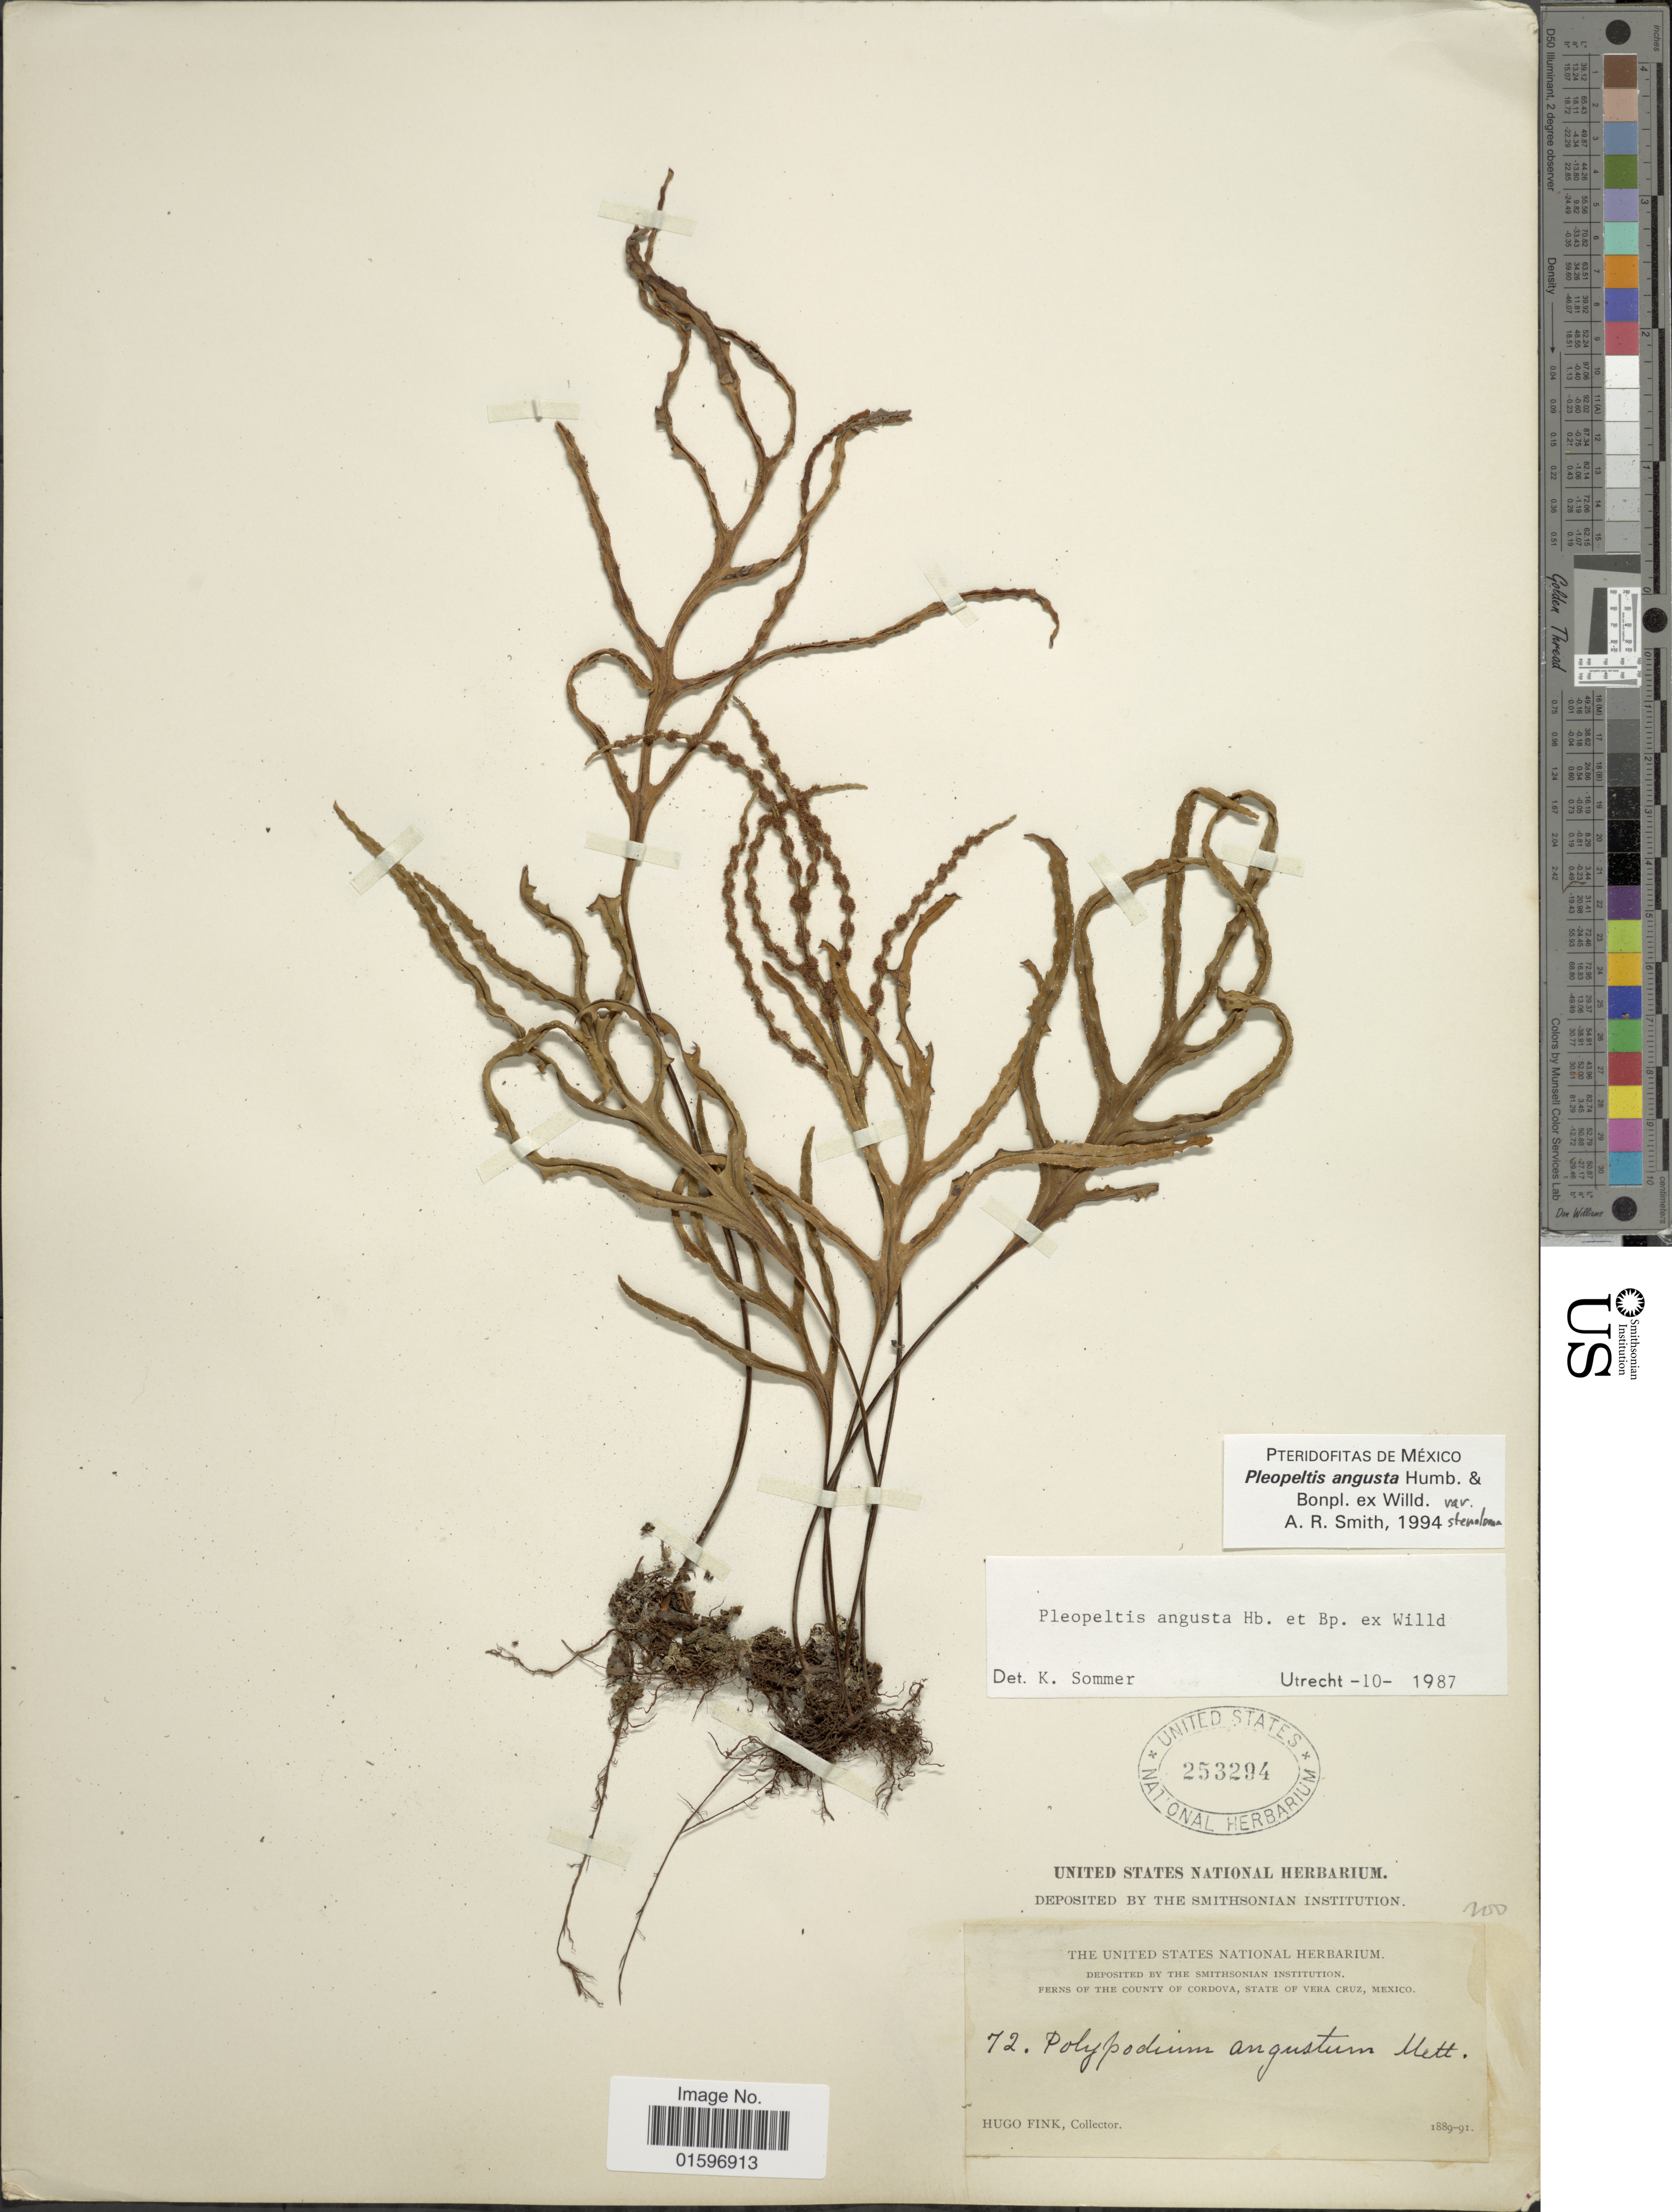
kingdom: Plantae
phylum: Tracheophyta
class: Polypodiopsida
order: Polypodiales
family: Polypodiaceae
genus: Pleopeltis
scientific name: Pleopeltis angusta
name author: Humb. & Bonap. ex Willd.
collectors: H. Fink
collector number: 72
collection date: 1889/1891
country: Mexico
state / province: Veracruz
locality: Ferns of the County of Cordova, State of Vera Cruz.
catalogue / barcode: US 253294